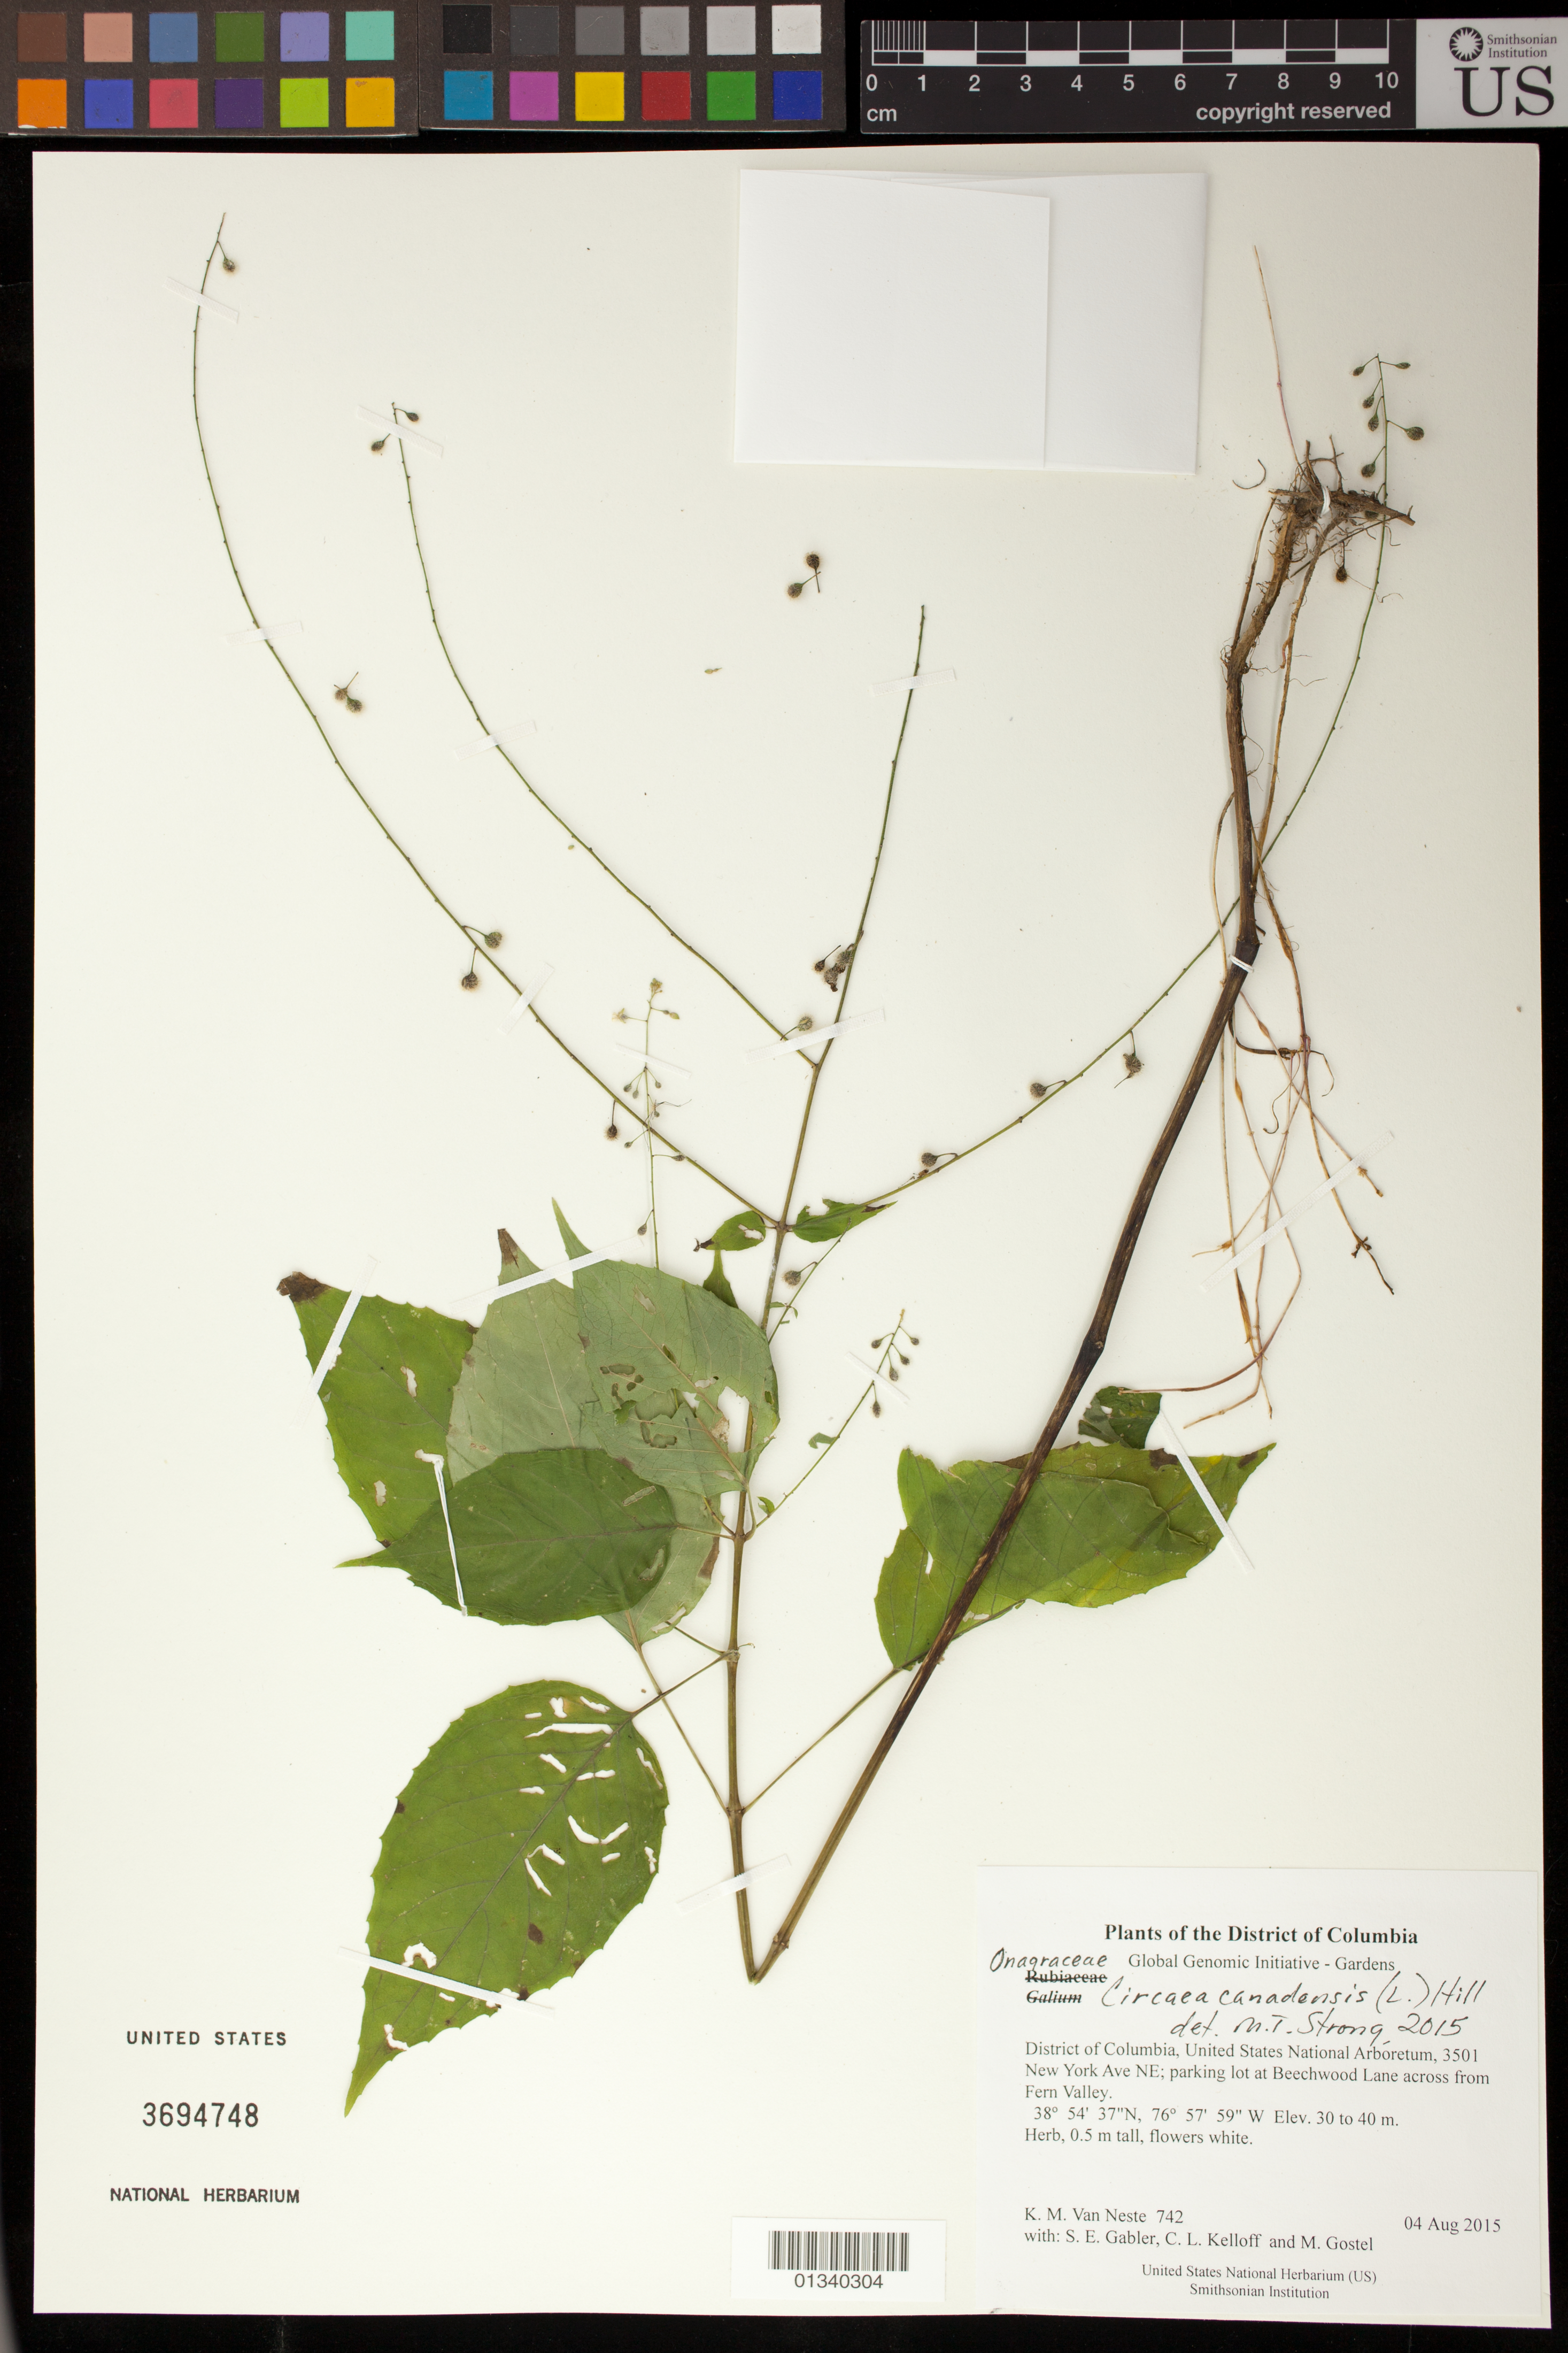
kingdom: Plantae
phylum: Tracheophyta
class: Magnoliopsida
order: Myrtales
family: Onagraceae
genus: Circaea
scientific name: Circaea canadensis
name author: (L.) Hill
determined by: Strong, M. T., (US), Smithsonian Institution - National Museum of Natural History (UNITED STATES)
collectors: K. M. Van Neste, S. E. Gabler, C. L. Kelloff & M. R. Gostel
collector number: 742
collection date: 2015-08-04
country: United States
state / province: District of Columbia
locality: United States National Arboretum, 3501 New York Ave NE; parking lot at Beechwood Lane across from Fern Valley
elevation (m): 30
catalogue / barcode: US 3694748